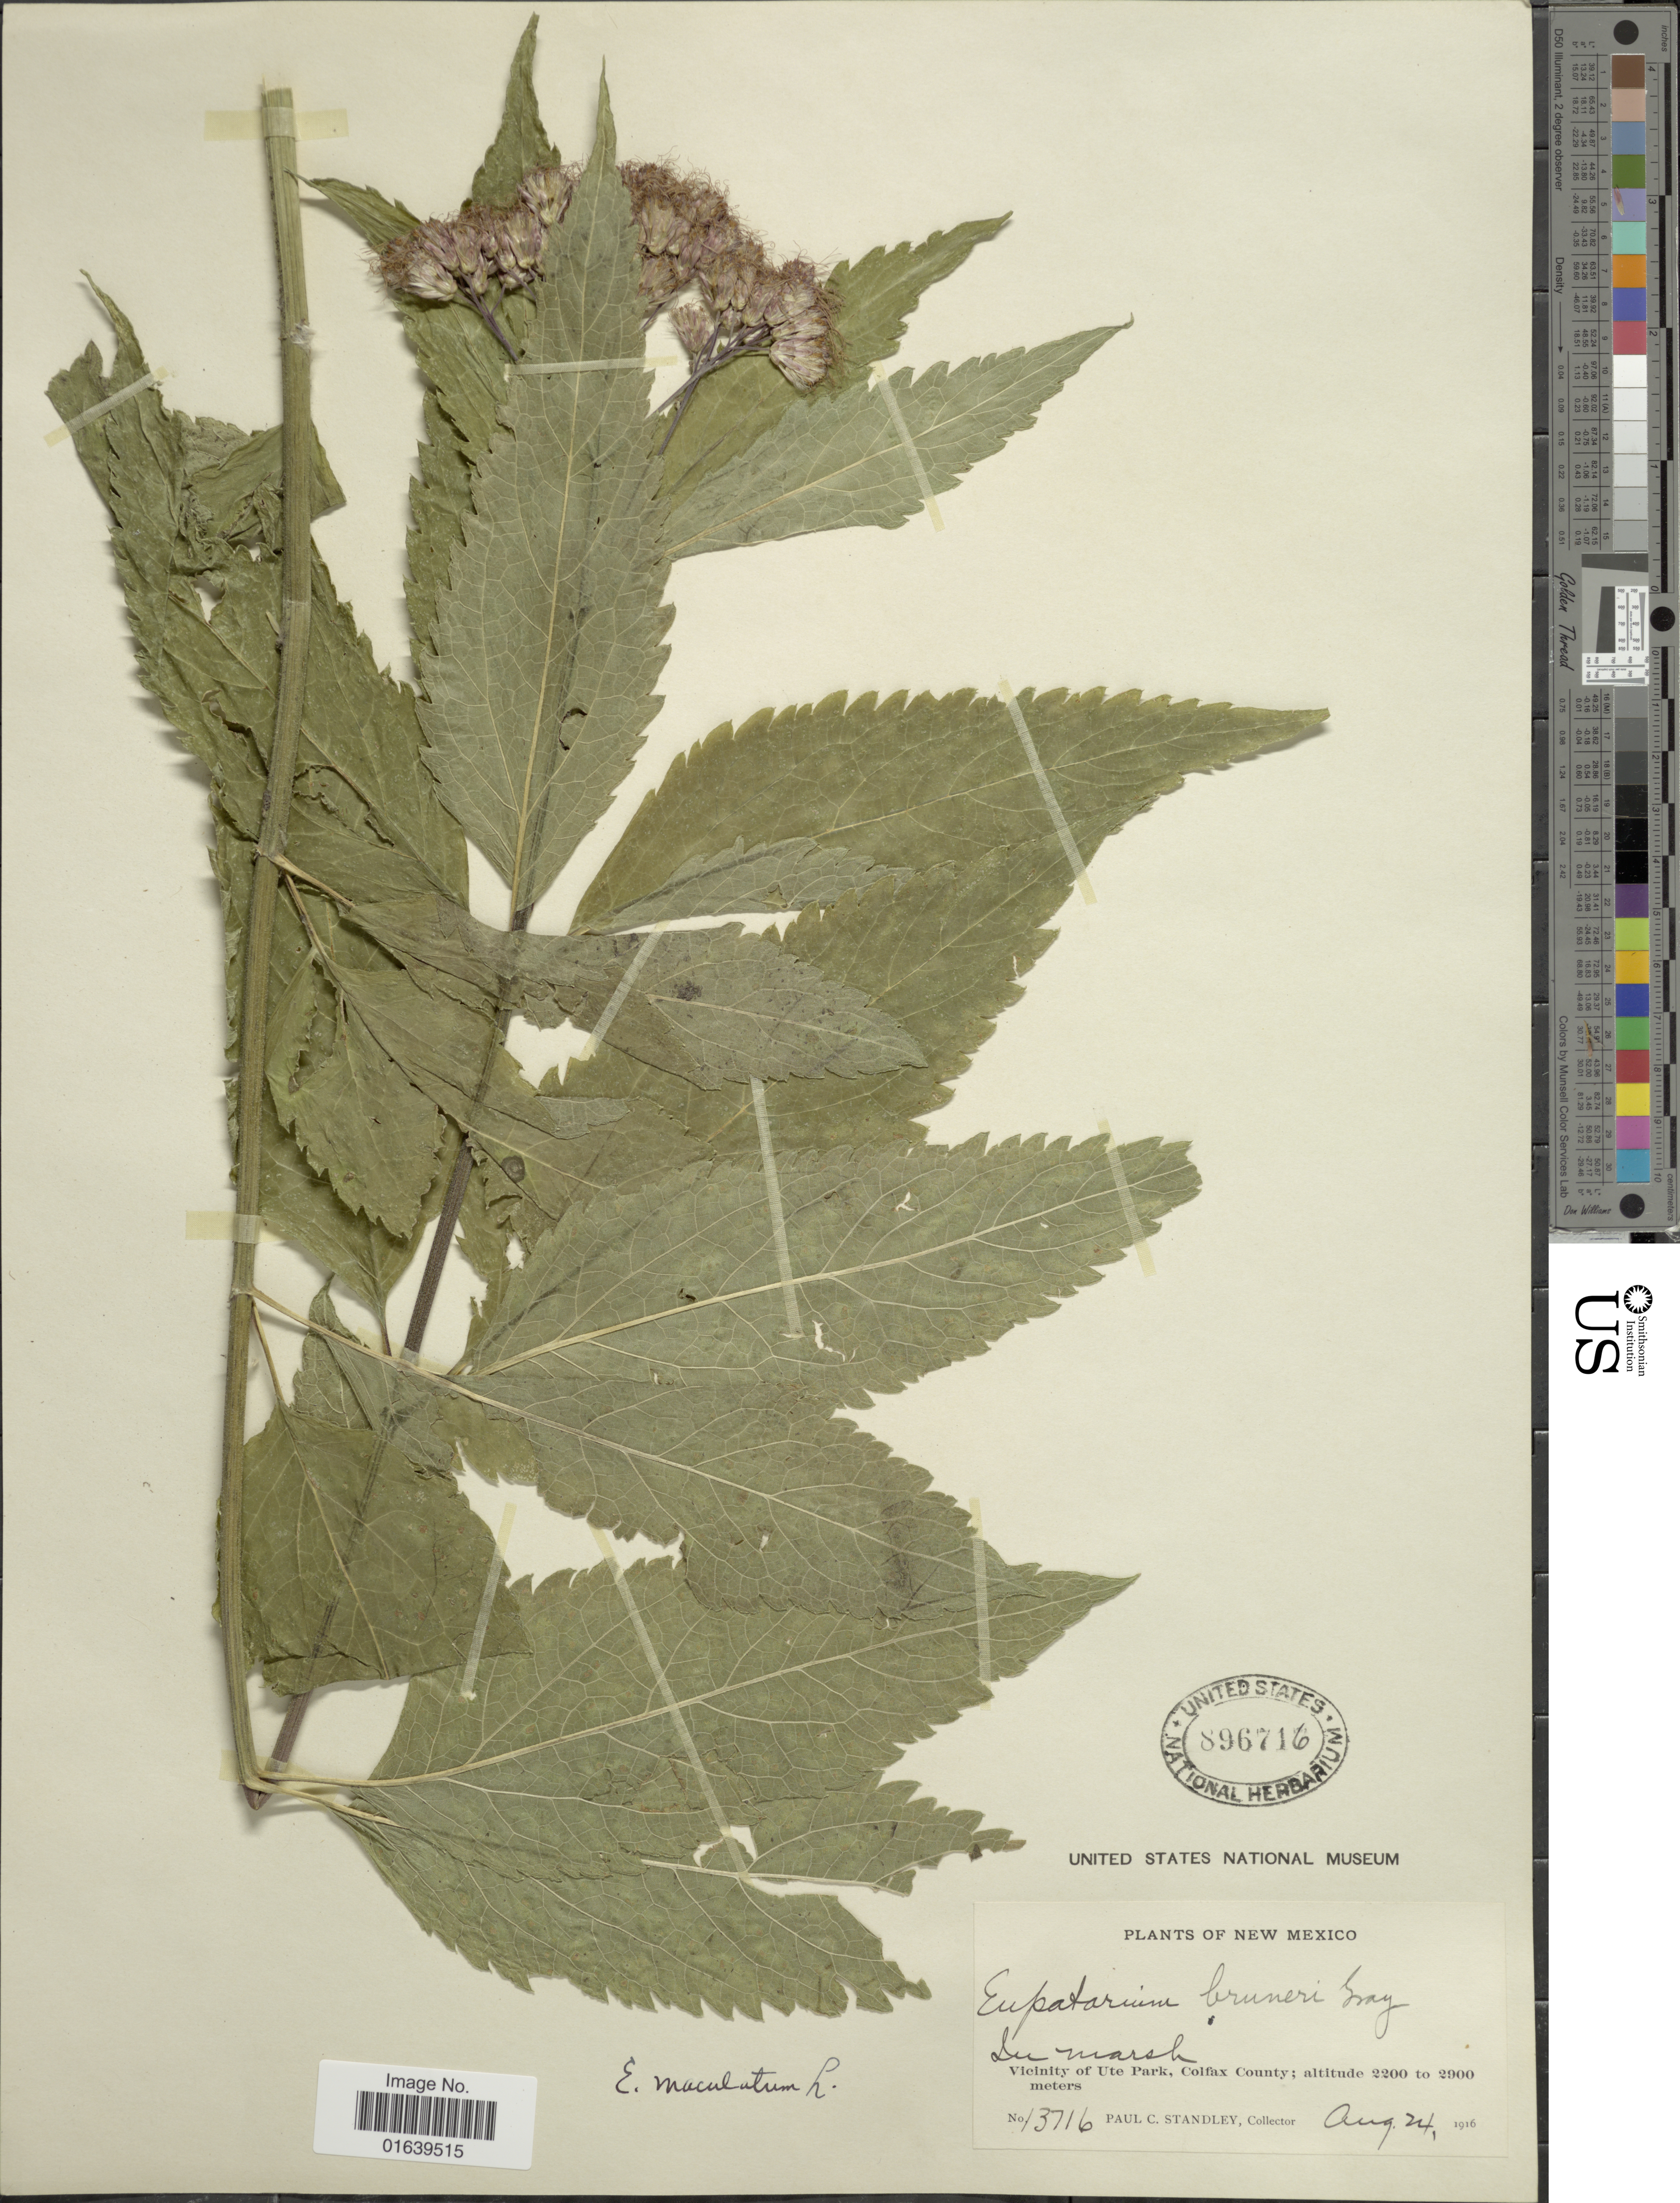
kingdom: Plantae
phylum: Tracheophyta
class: Magnoliopsida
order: Asterales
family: Asteraceae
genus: Eupatorium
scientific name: Eupatorium maculatum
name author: L.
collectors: P. C. Standley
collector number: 13716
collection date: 1916-08-24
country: United States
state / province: New Mexico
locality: Vicinity of Ute Park, Coflax County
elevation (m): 2200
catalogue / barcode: US 896716